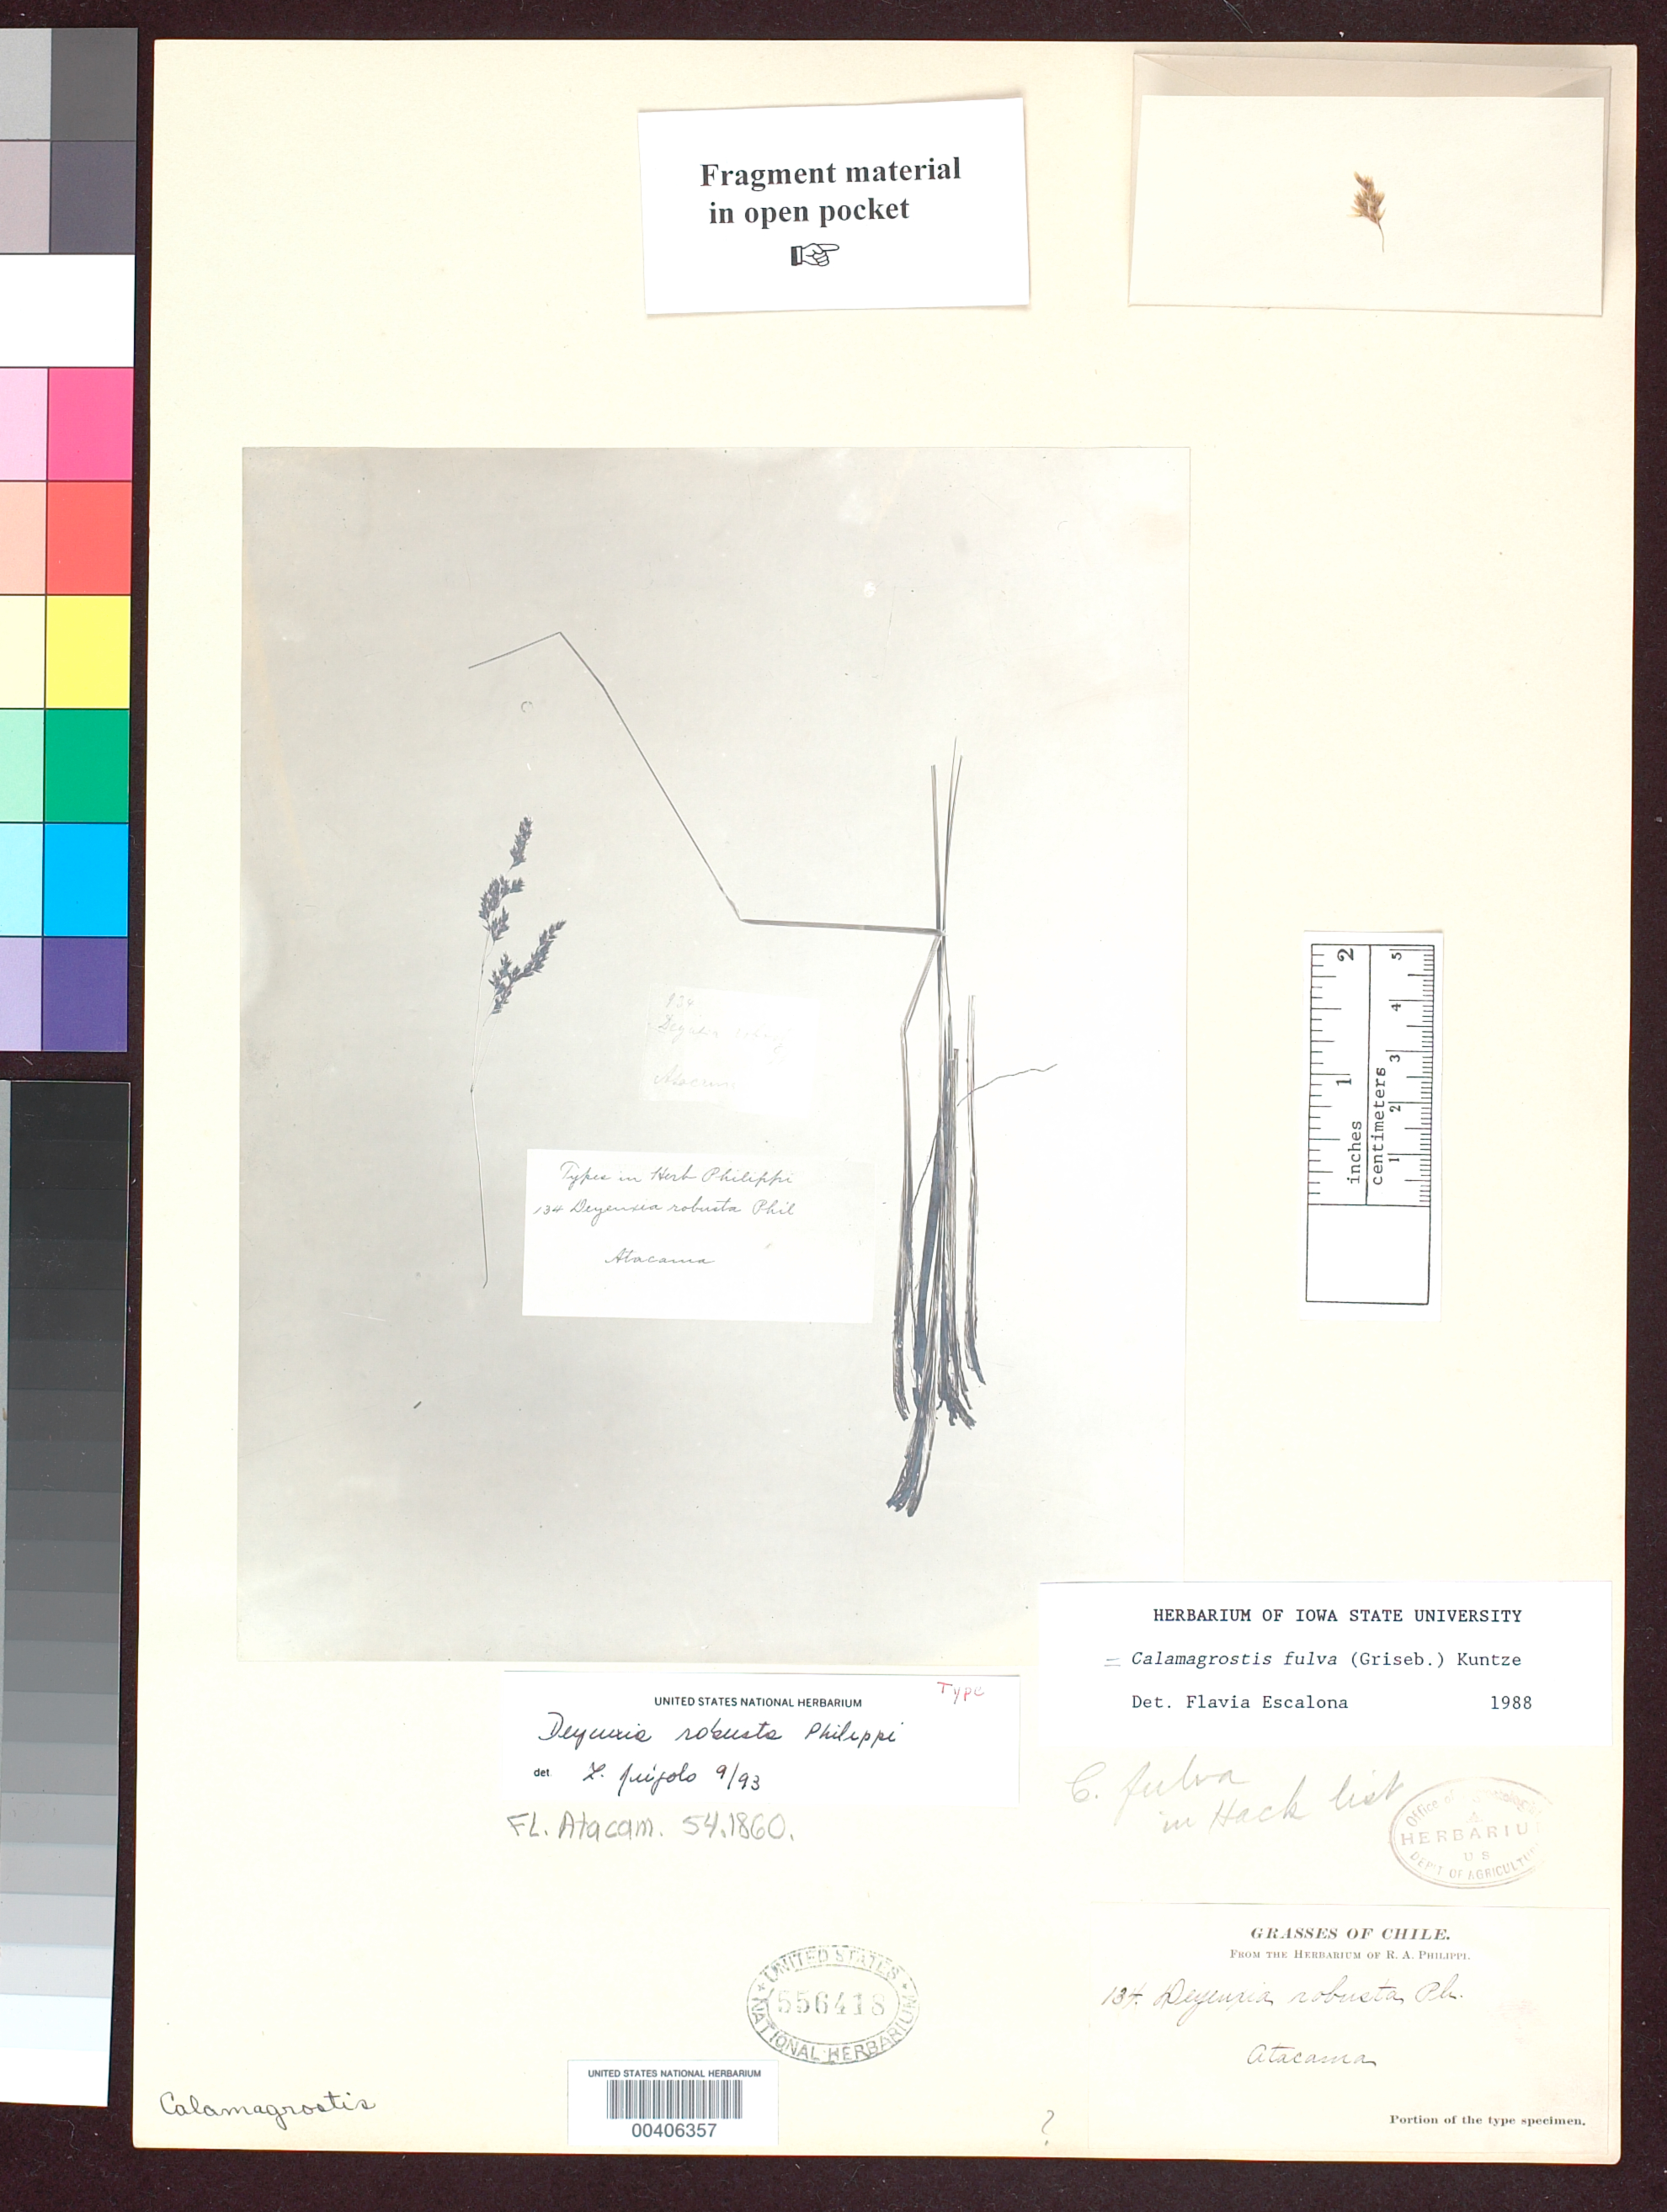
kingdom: Plantae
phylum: Tracheophyta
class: Liliopsida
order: Poales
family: Poaceae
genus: Deyeuxia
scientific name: Deyeuxia robusta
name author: Phil.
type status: Type Fragment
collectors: R. A. Philippi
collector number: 134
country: Chile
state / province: Atacama (III)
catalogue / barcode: US 556418